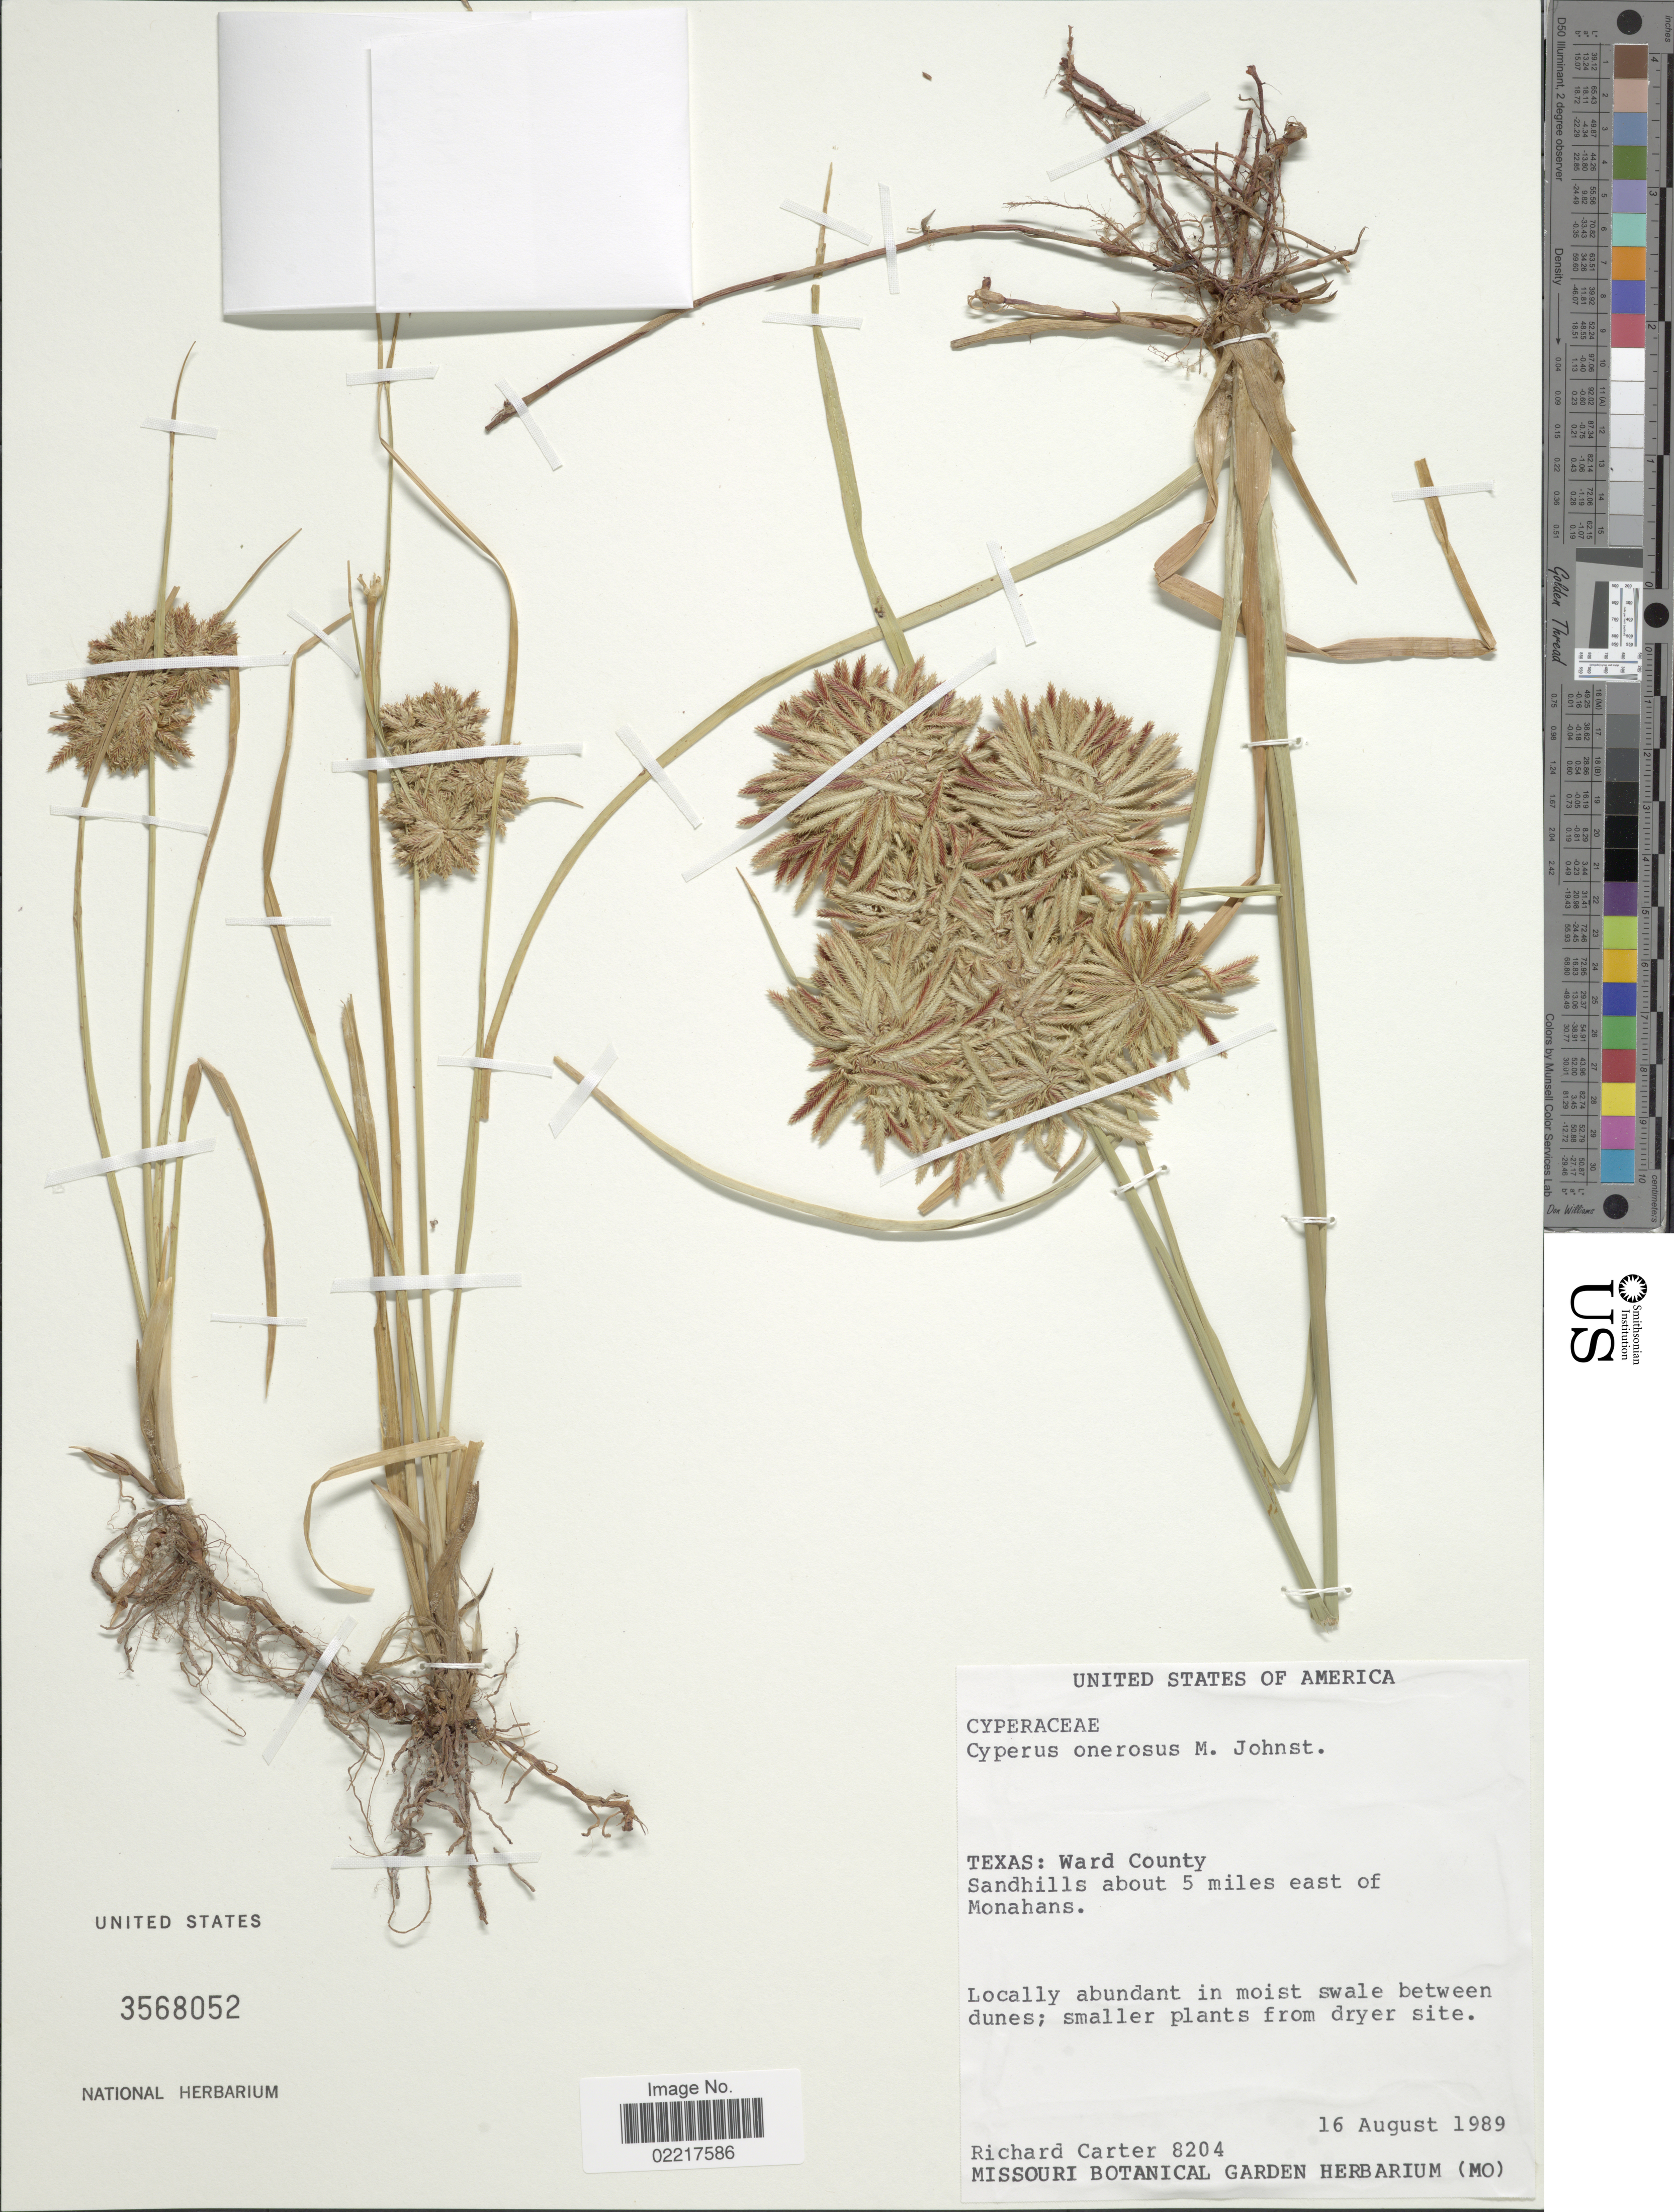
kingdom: Plantae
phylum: Tracheophyta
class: Liliopsida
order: Poales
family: Cyperaceae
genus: Cyperus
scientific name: Cyperus onerosus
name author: M.C. Johnst.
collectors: R. Carter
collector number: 8204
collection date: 1989-08-16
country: United States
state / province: Texas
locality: Ward County, Sandhills about 5 miles east of Monahans, Locally abundant in moist swale between dunes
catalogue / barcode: US 3568052